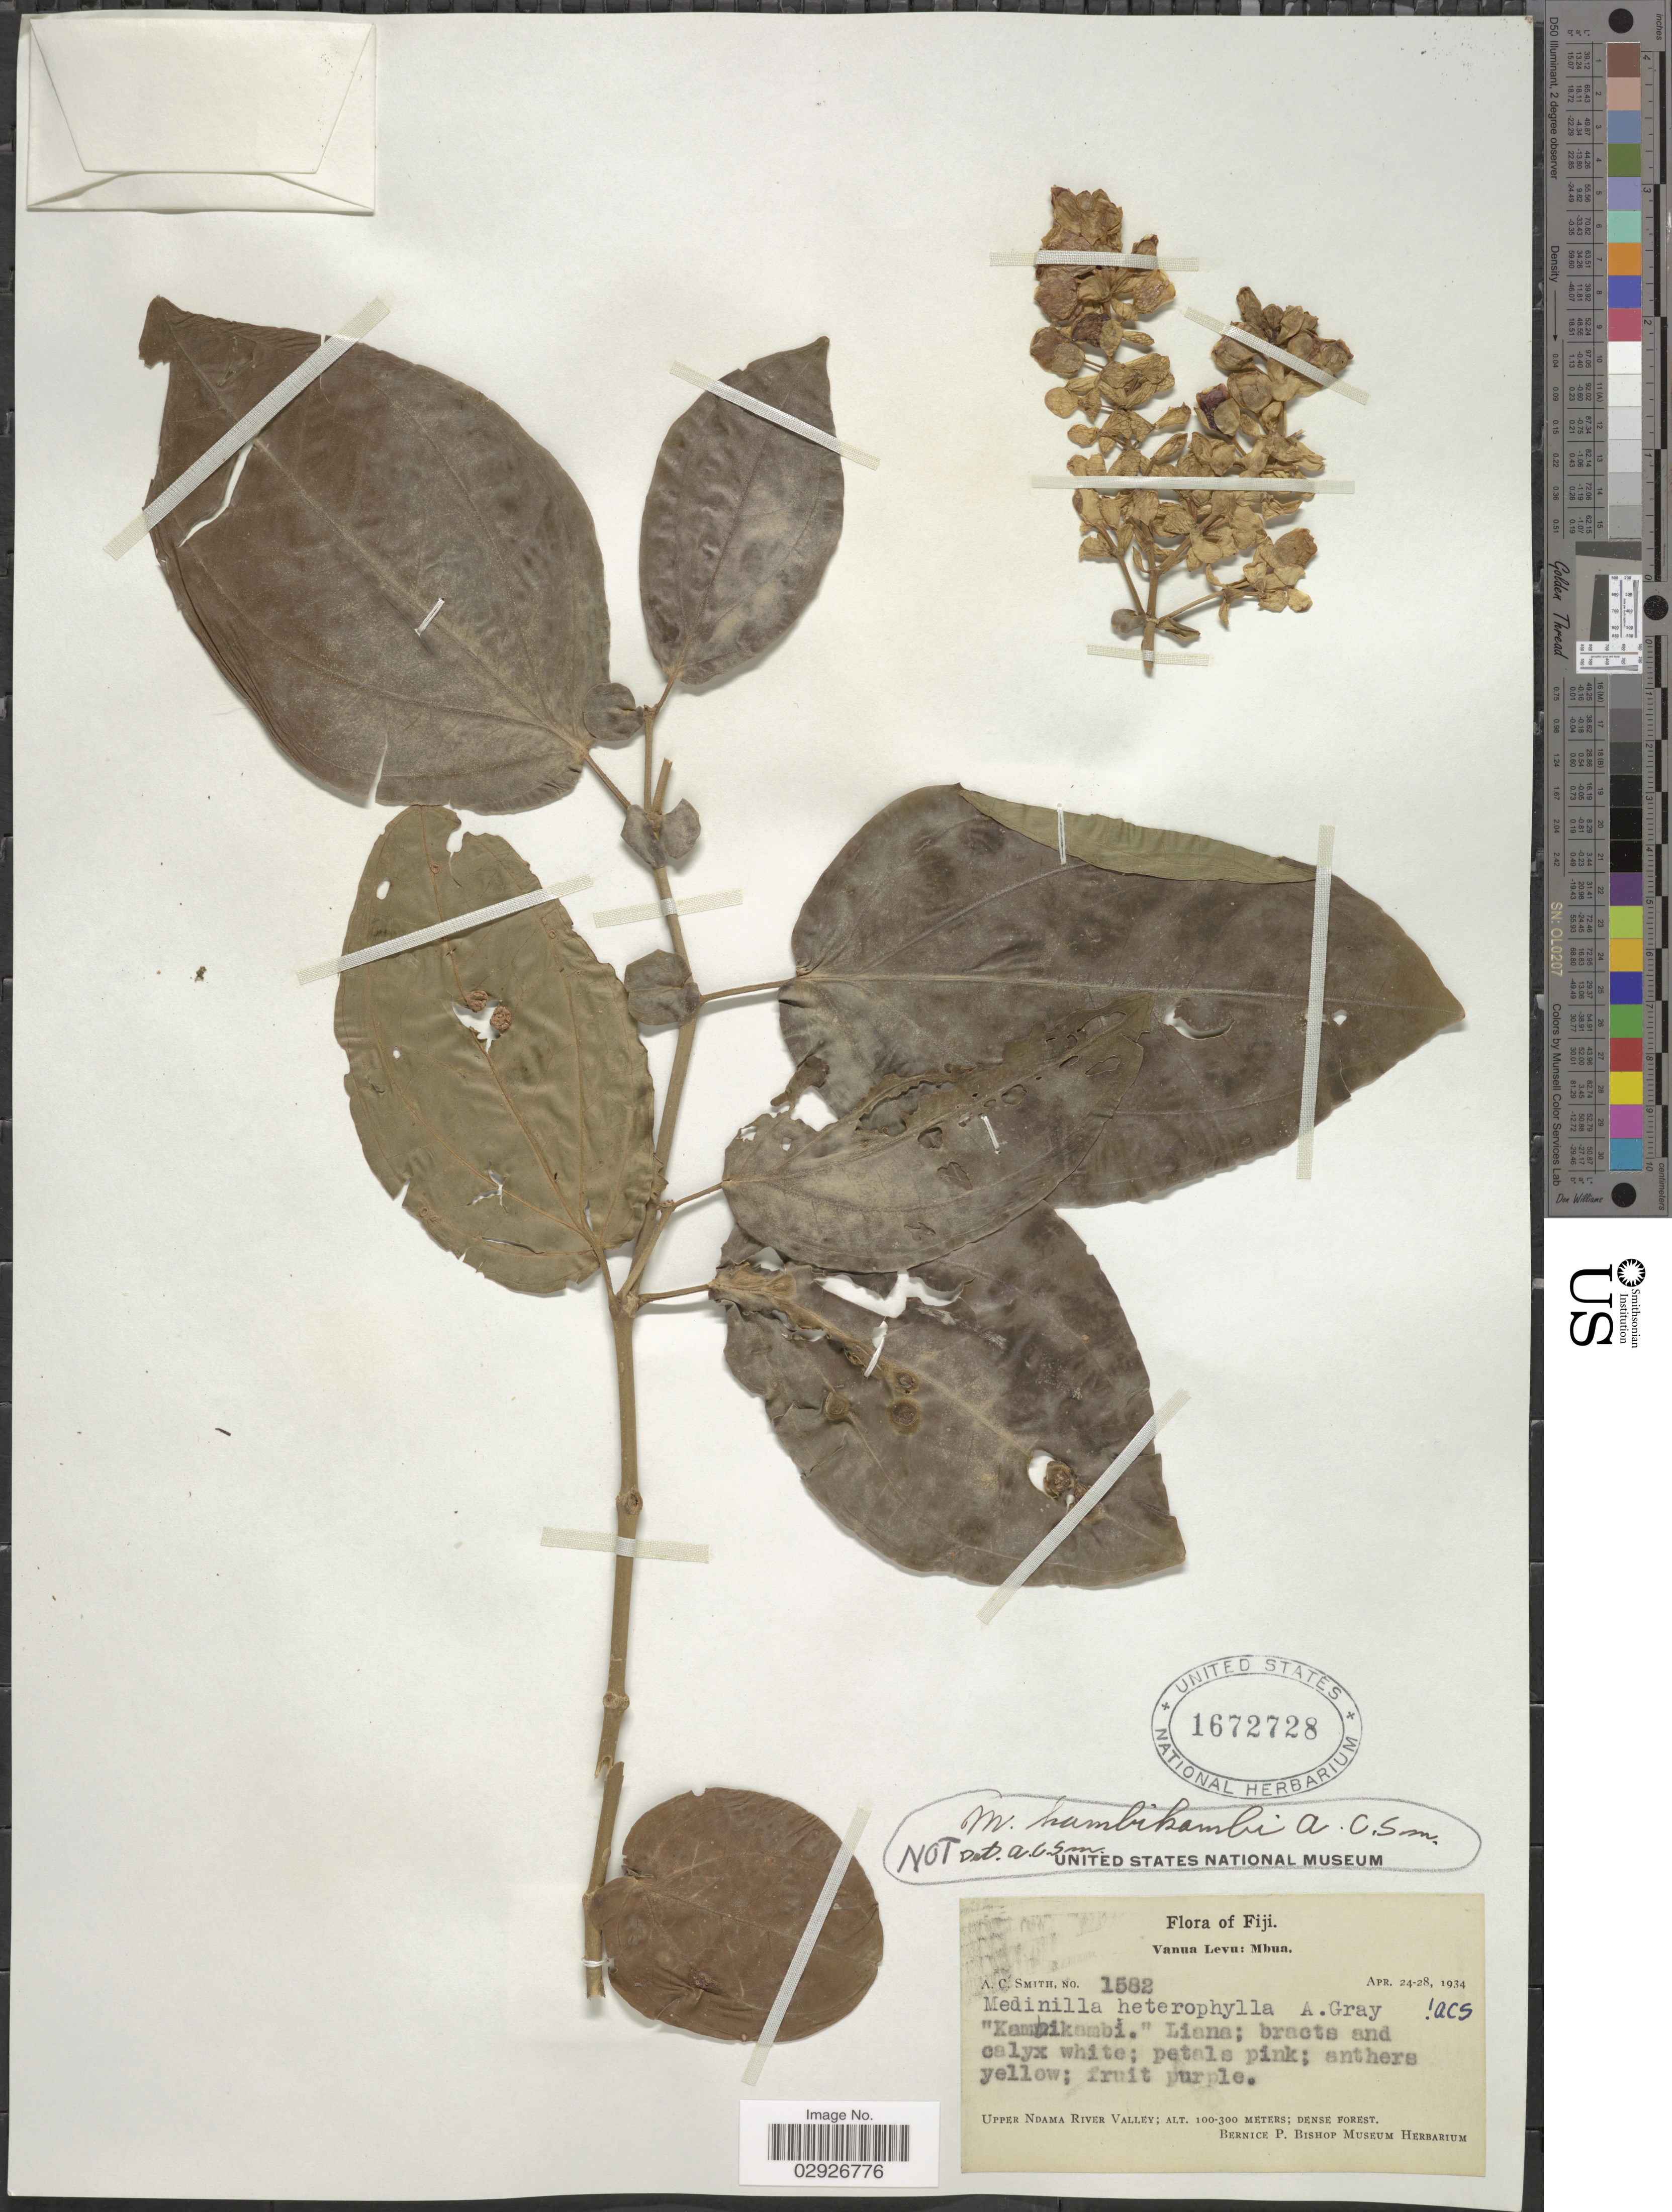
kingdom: Plantae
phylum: Tracheophyta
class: Magnoliopsida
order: Myrtales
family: Melastomataceae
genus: Medinilla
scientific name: Medinilla heterophylla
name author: A. Gray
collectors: A. C. Smith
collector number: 1582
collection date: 1934-04-24/1934-04-28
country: Fiji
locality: Vanua Levu: Mbua. Upper Ndama River Valley.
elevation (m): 100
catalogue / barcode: US 1672728